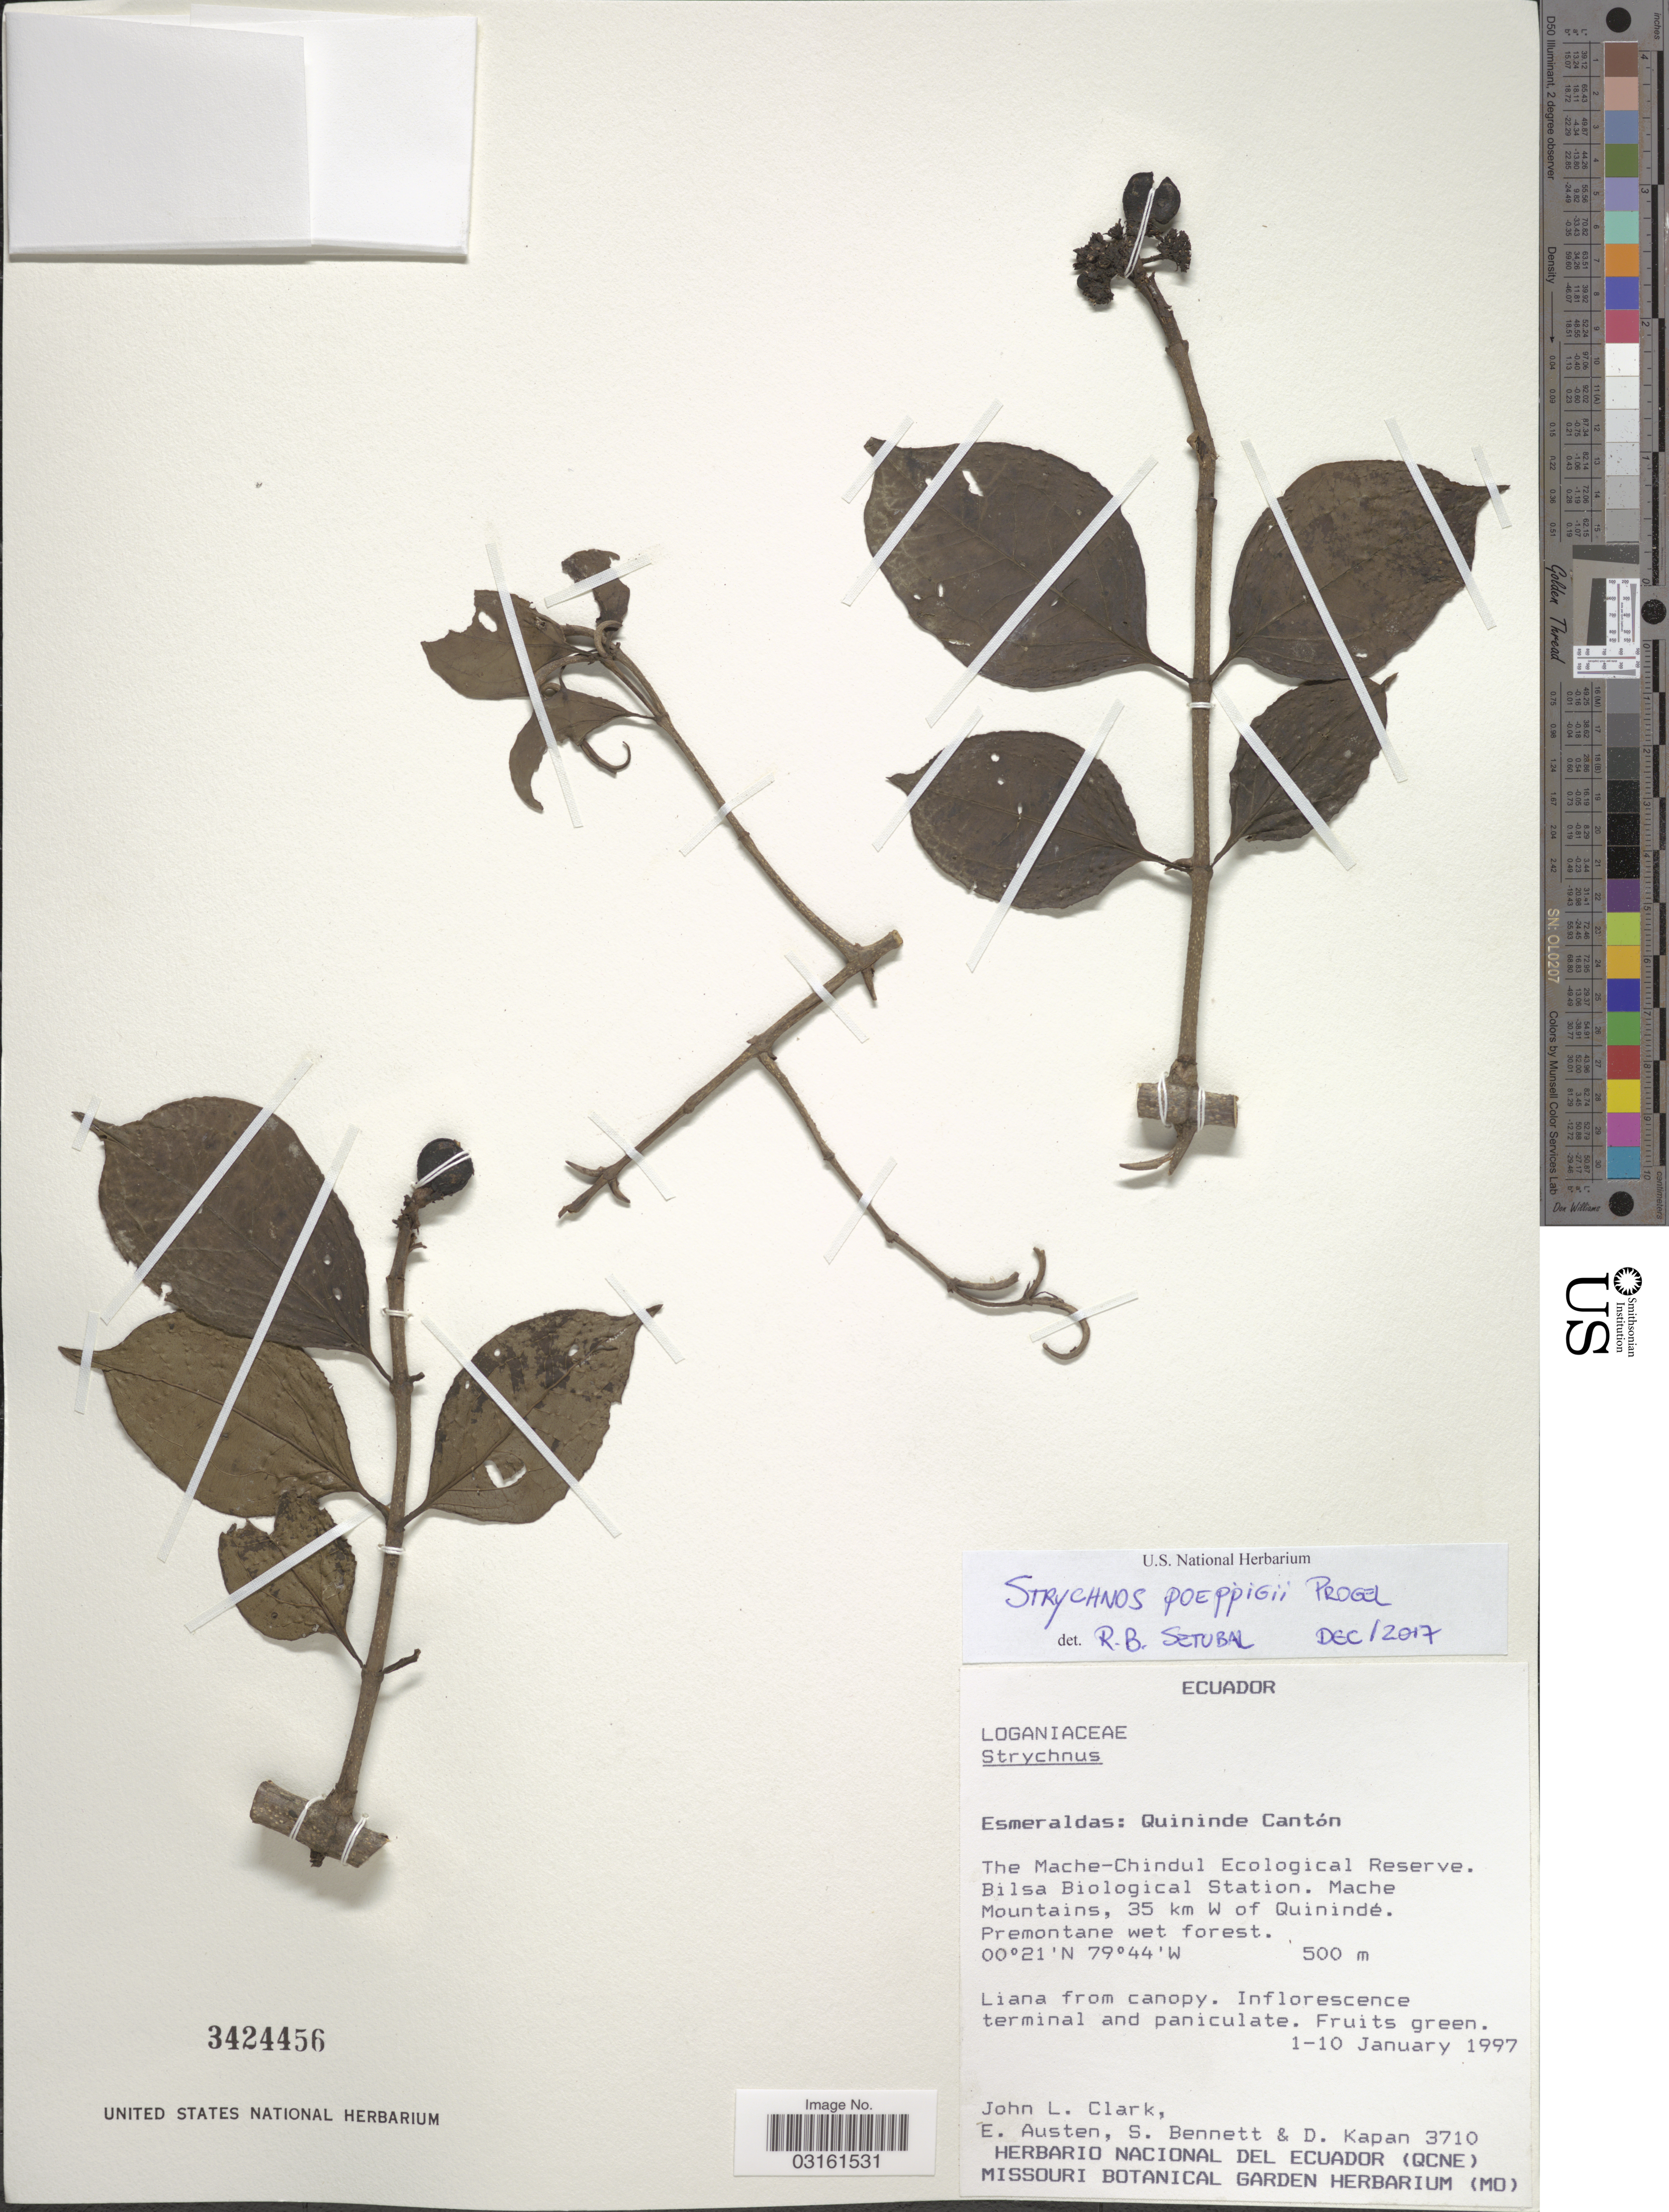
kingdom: Plantae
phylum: Tracheophyta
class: Magnoliopsida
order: Gentianales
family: Loganiaceae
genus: Strychnos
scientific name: Strychnos poeppigii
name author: Progel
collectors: J. L. Clark, E. Austen, S. Bennett & D. Kapan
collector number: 3710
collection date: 1997-01-01/1997-01-10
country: Ecuador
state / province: Esmeraldas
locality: Quininde Cantón, The Mache-Chindul Ecological Reserve. Bilsa Biological Station. Mache Mountains, 35 km W of Quinindé.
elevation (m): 500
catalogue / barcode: US 3424456